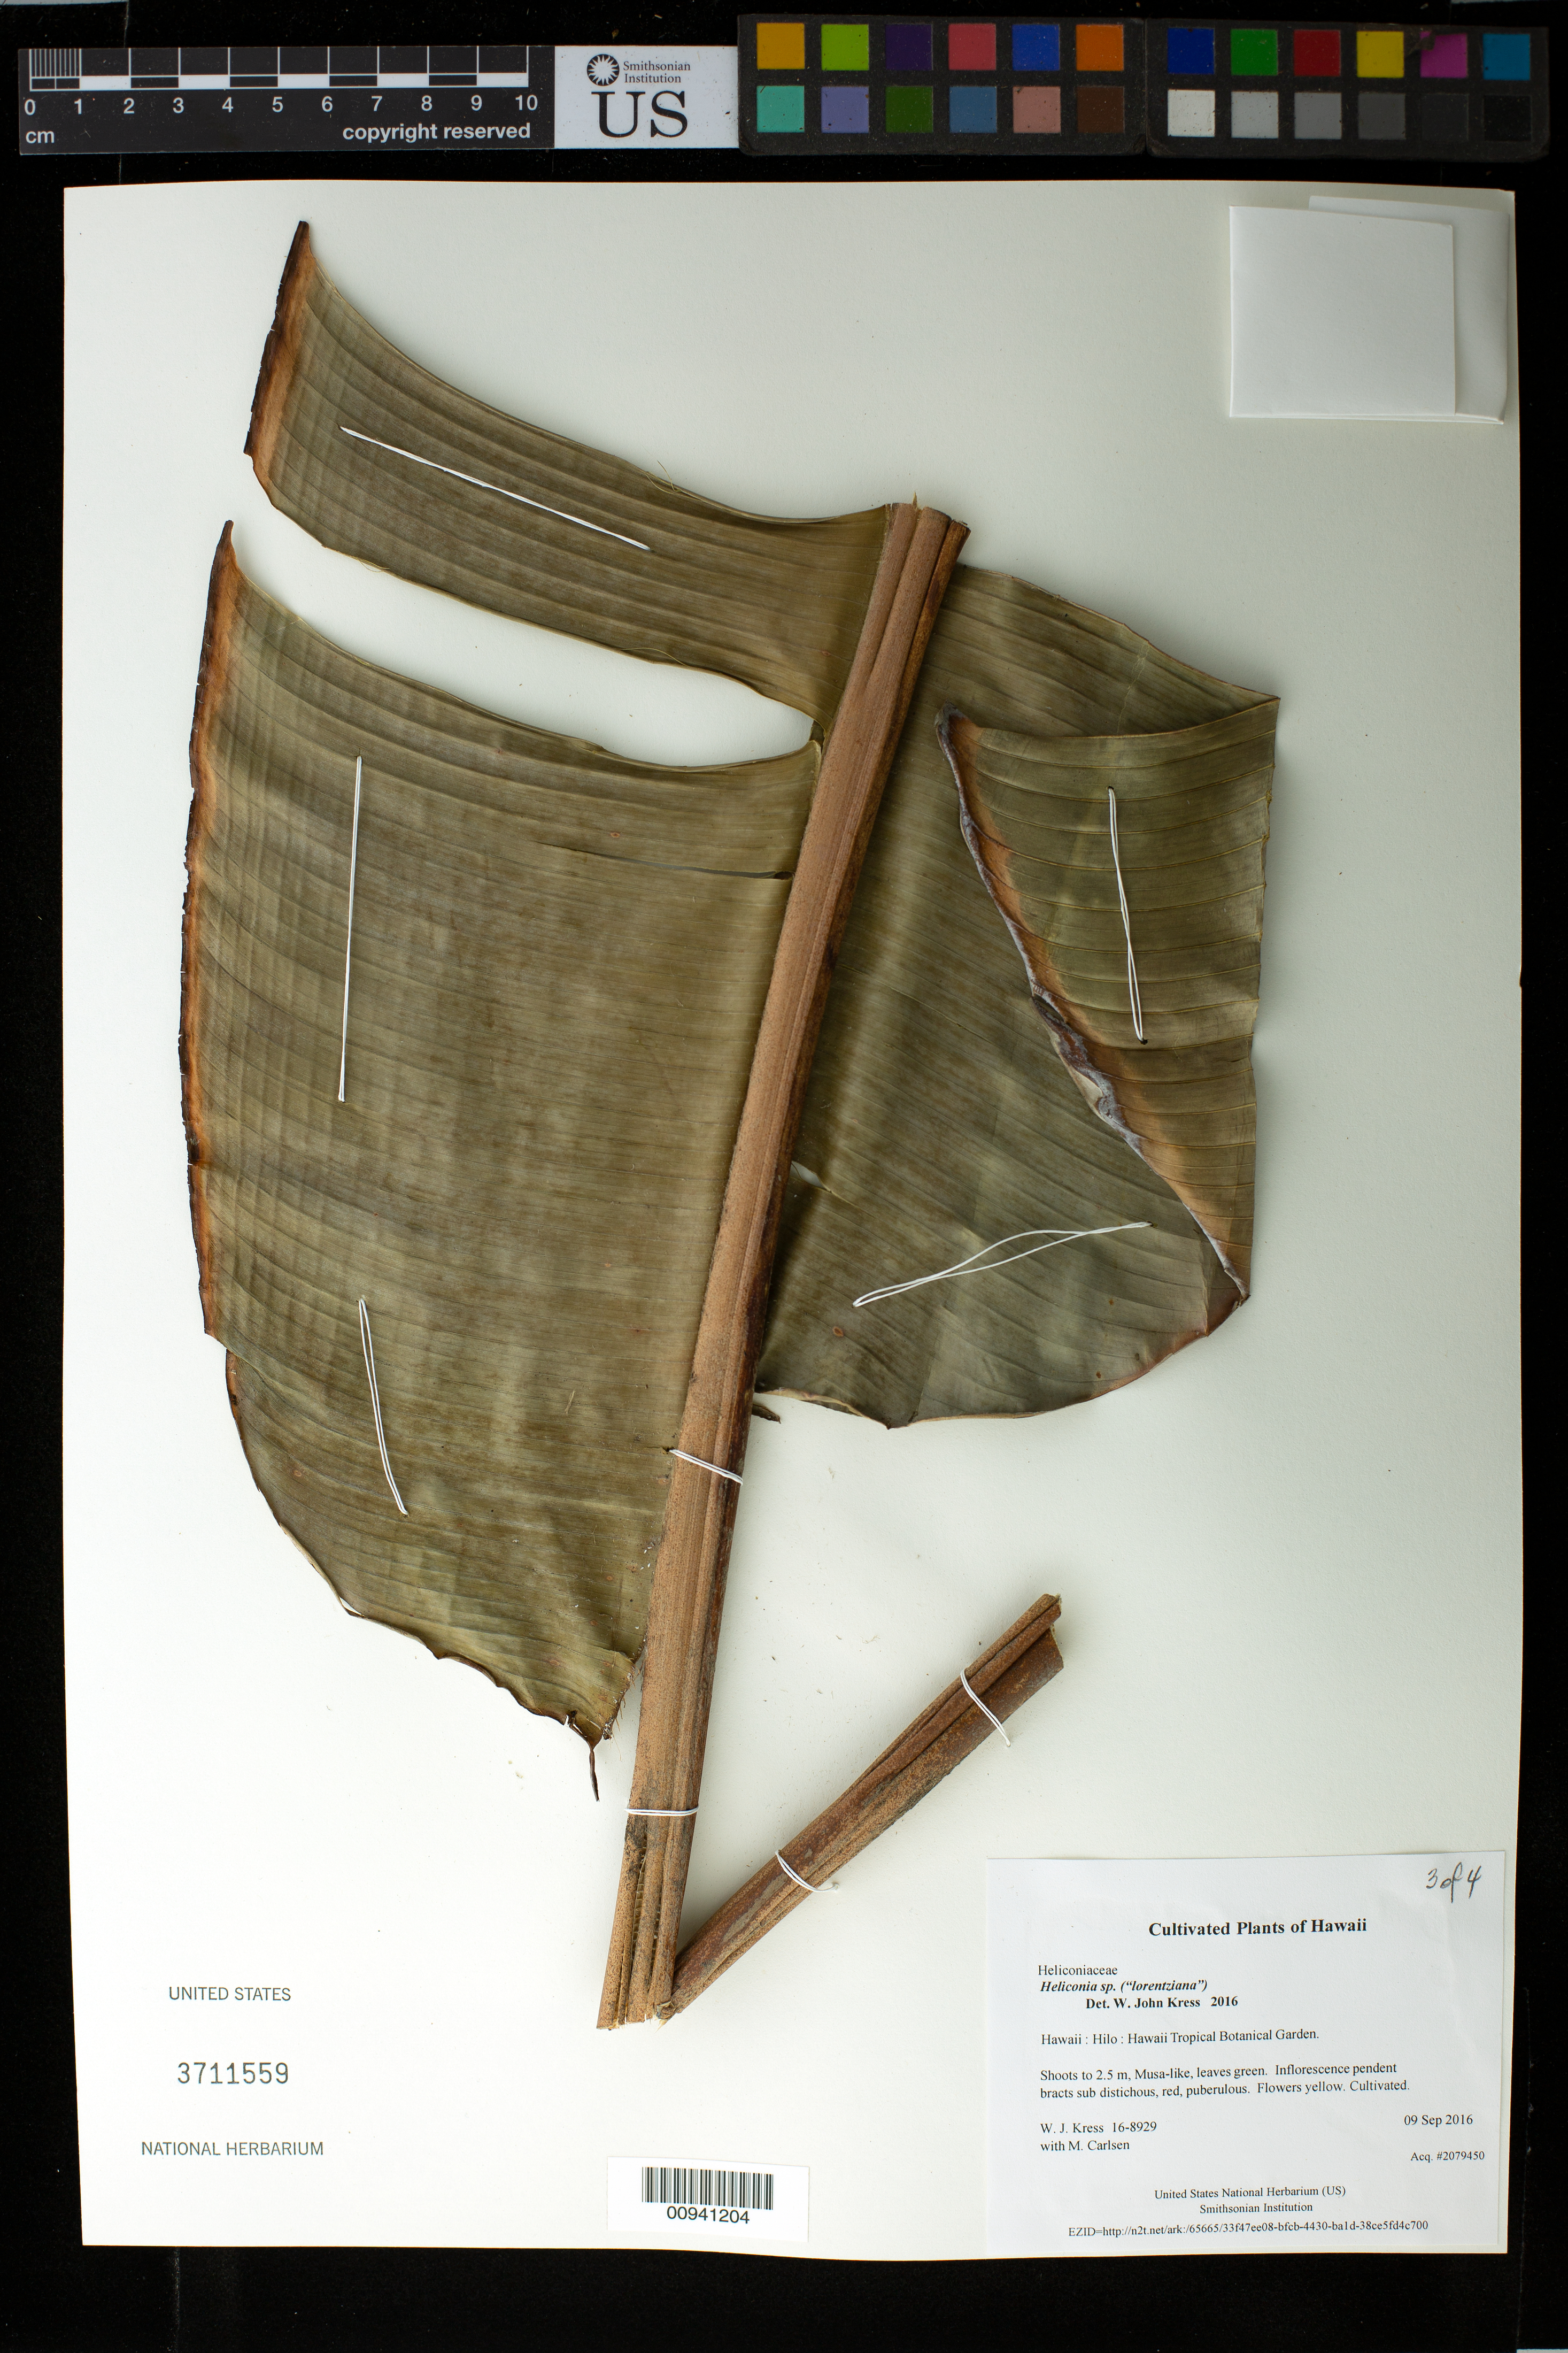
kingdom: Plantae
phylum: Tracheophyta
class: Liliopsida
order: Zingiberales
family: Heliconiaceae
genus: Heliconia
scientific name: Heliconia sp. ("lorentziana")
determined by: Kress, W. J., (US), Smithsonian Institution - National Museum of Natural History (UNITED STATES)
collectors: W. J. Kress & M. M. Carlsen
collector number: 16-8929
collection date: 2016-09-09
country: United States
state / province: Hawaii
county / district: Hawaii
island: Hawaii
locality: Hawaii Tropical Botanical Garden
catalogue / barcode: US 3711559